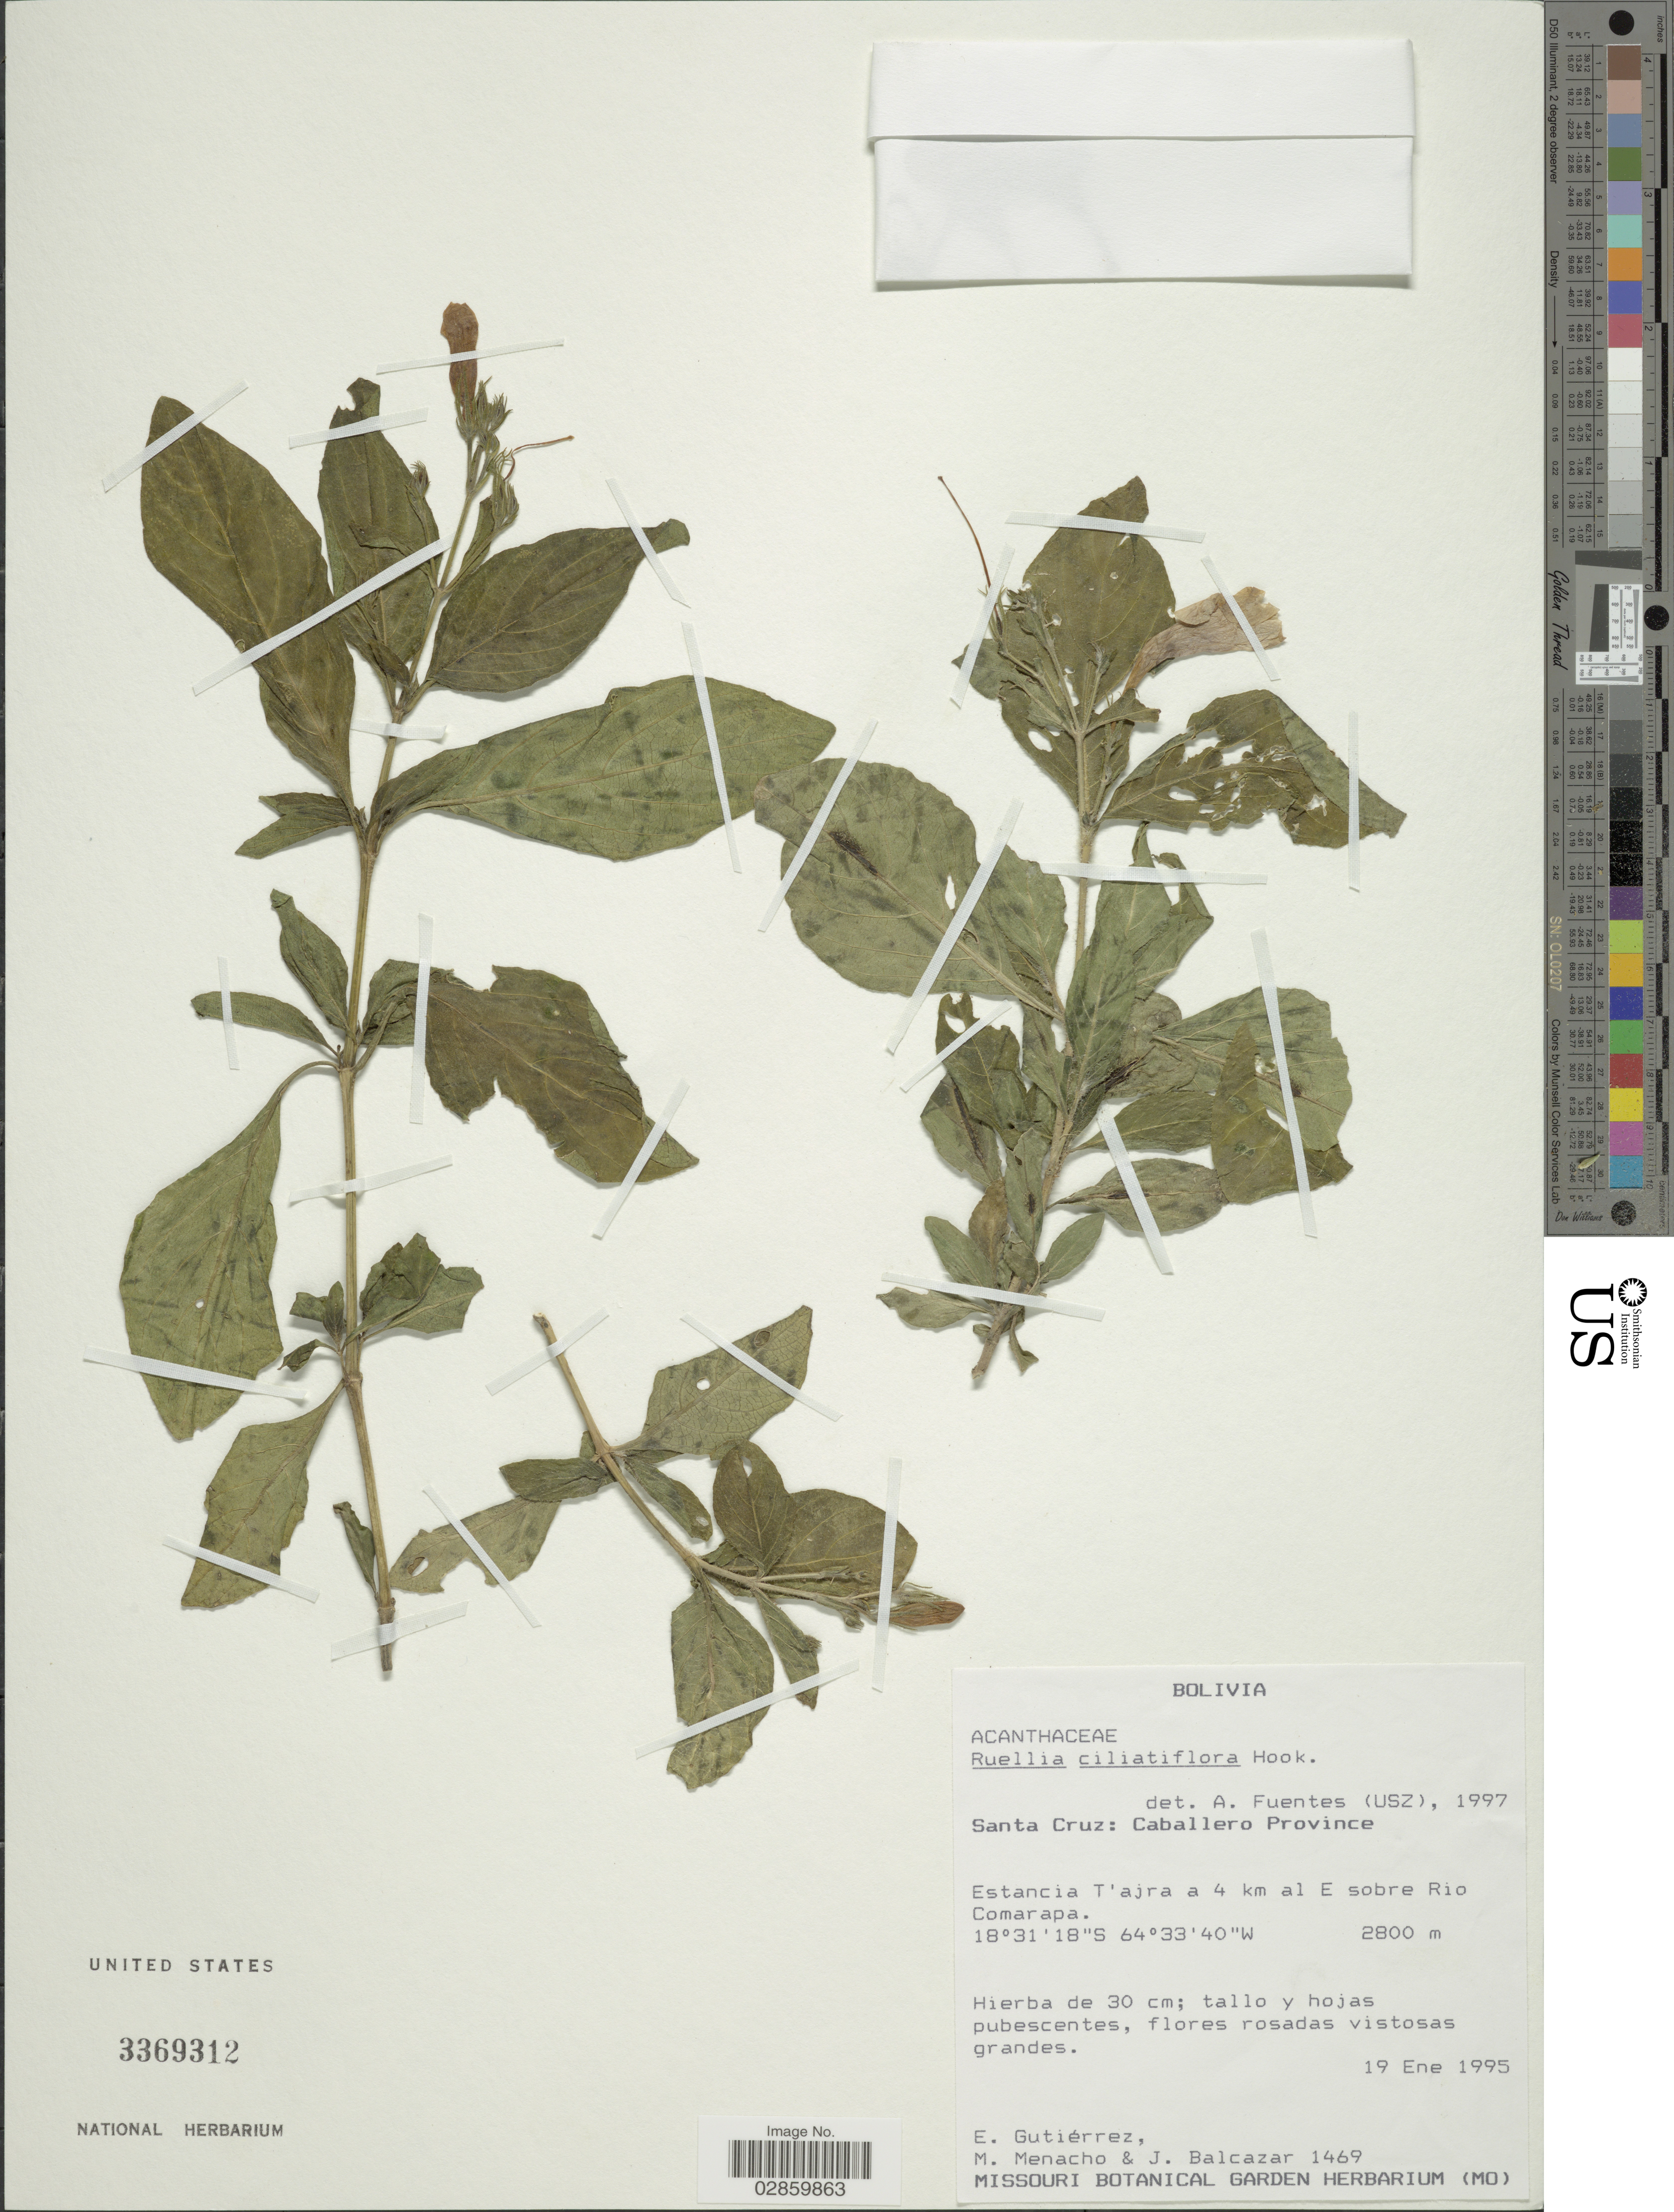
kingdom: Plantae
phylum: Tracheophyta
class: Magnoliopsida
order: Lamiales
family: Acanthaceae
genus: Ruellia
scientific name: Ruellia ciliatiflora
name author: Hook.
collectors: E. Gutiérrez, M. Menacho & J. Balcazar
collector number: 1469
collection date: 1995-01-19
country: Bolivia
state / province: Santa Cruz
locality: Caballero Province. Estancia T'ajra a 4 km al E sobre Rio Comarapa.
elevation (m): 2800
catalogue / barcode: US 3369312